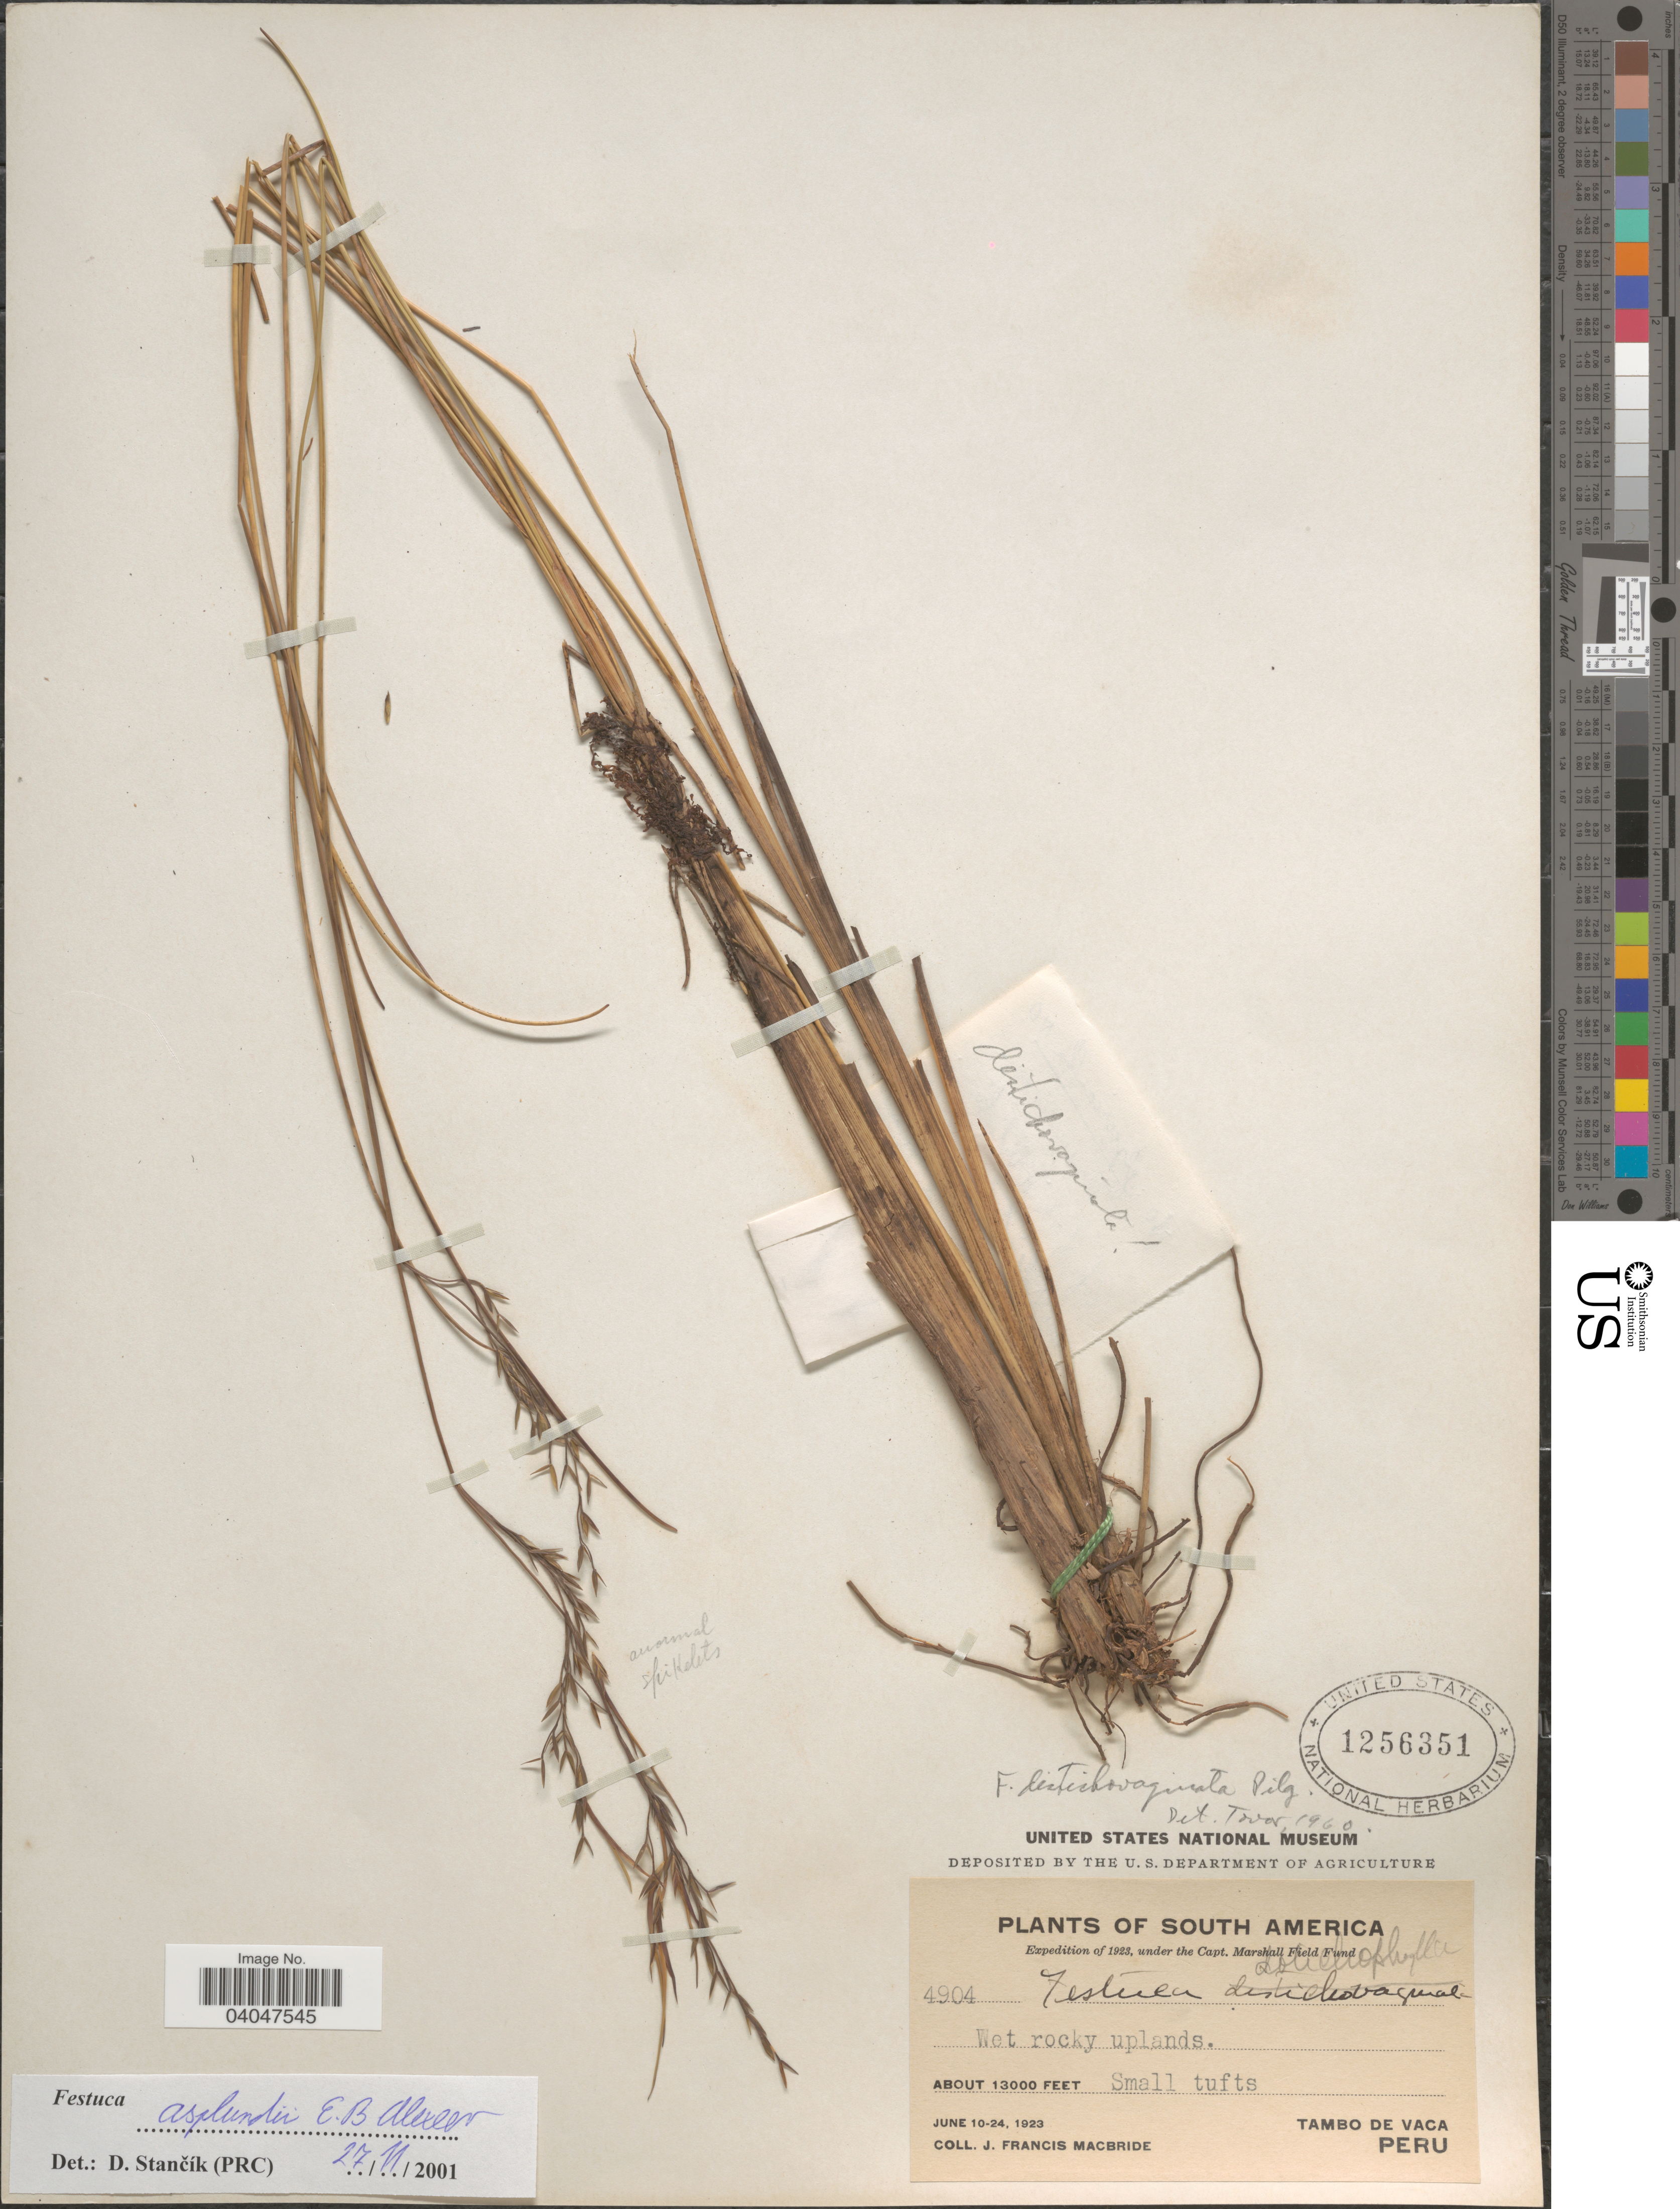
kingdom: Plantae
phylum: Tracheophyta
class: Liliopsida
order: Poales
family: Poaceae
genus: Festuca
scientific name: Festuca distichovaginata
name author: Pilg.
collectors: J. F. Macbride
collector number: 4904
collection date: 1923-06-10/1923-06-24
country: Peru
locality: Tambo de Vaca.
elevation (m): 3962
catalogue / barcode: US 1256351